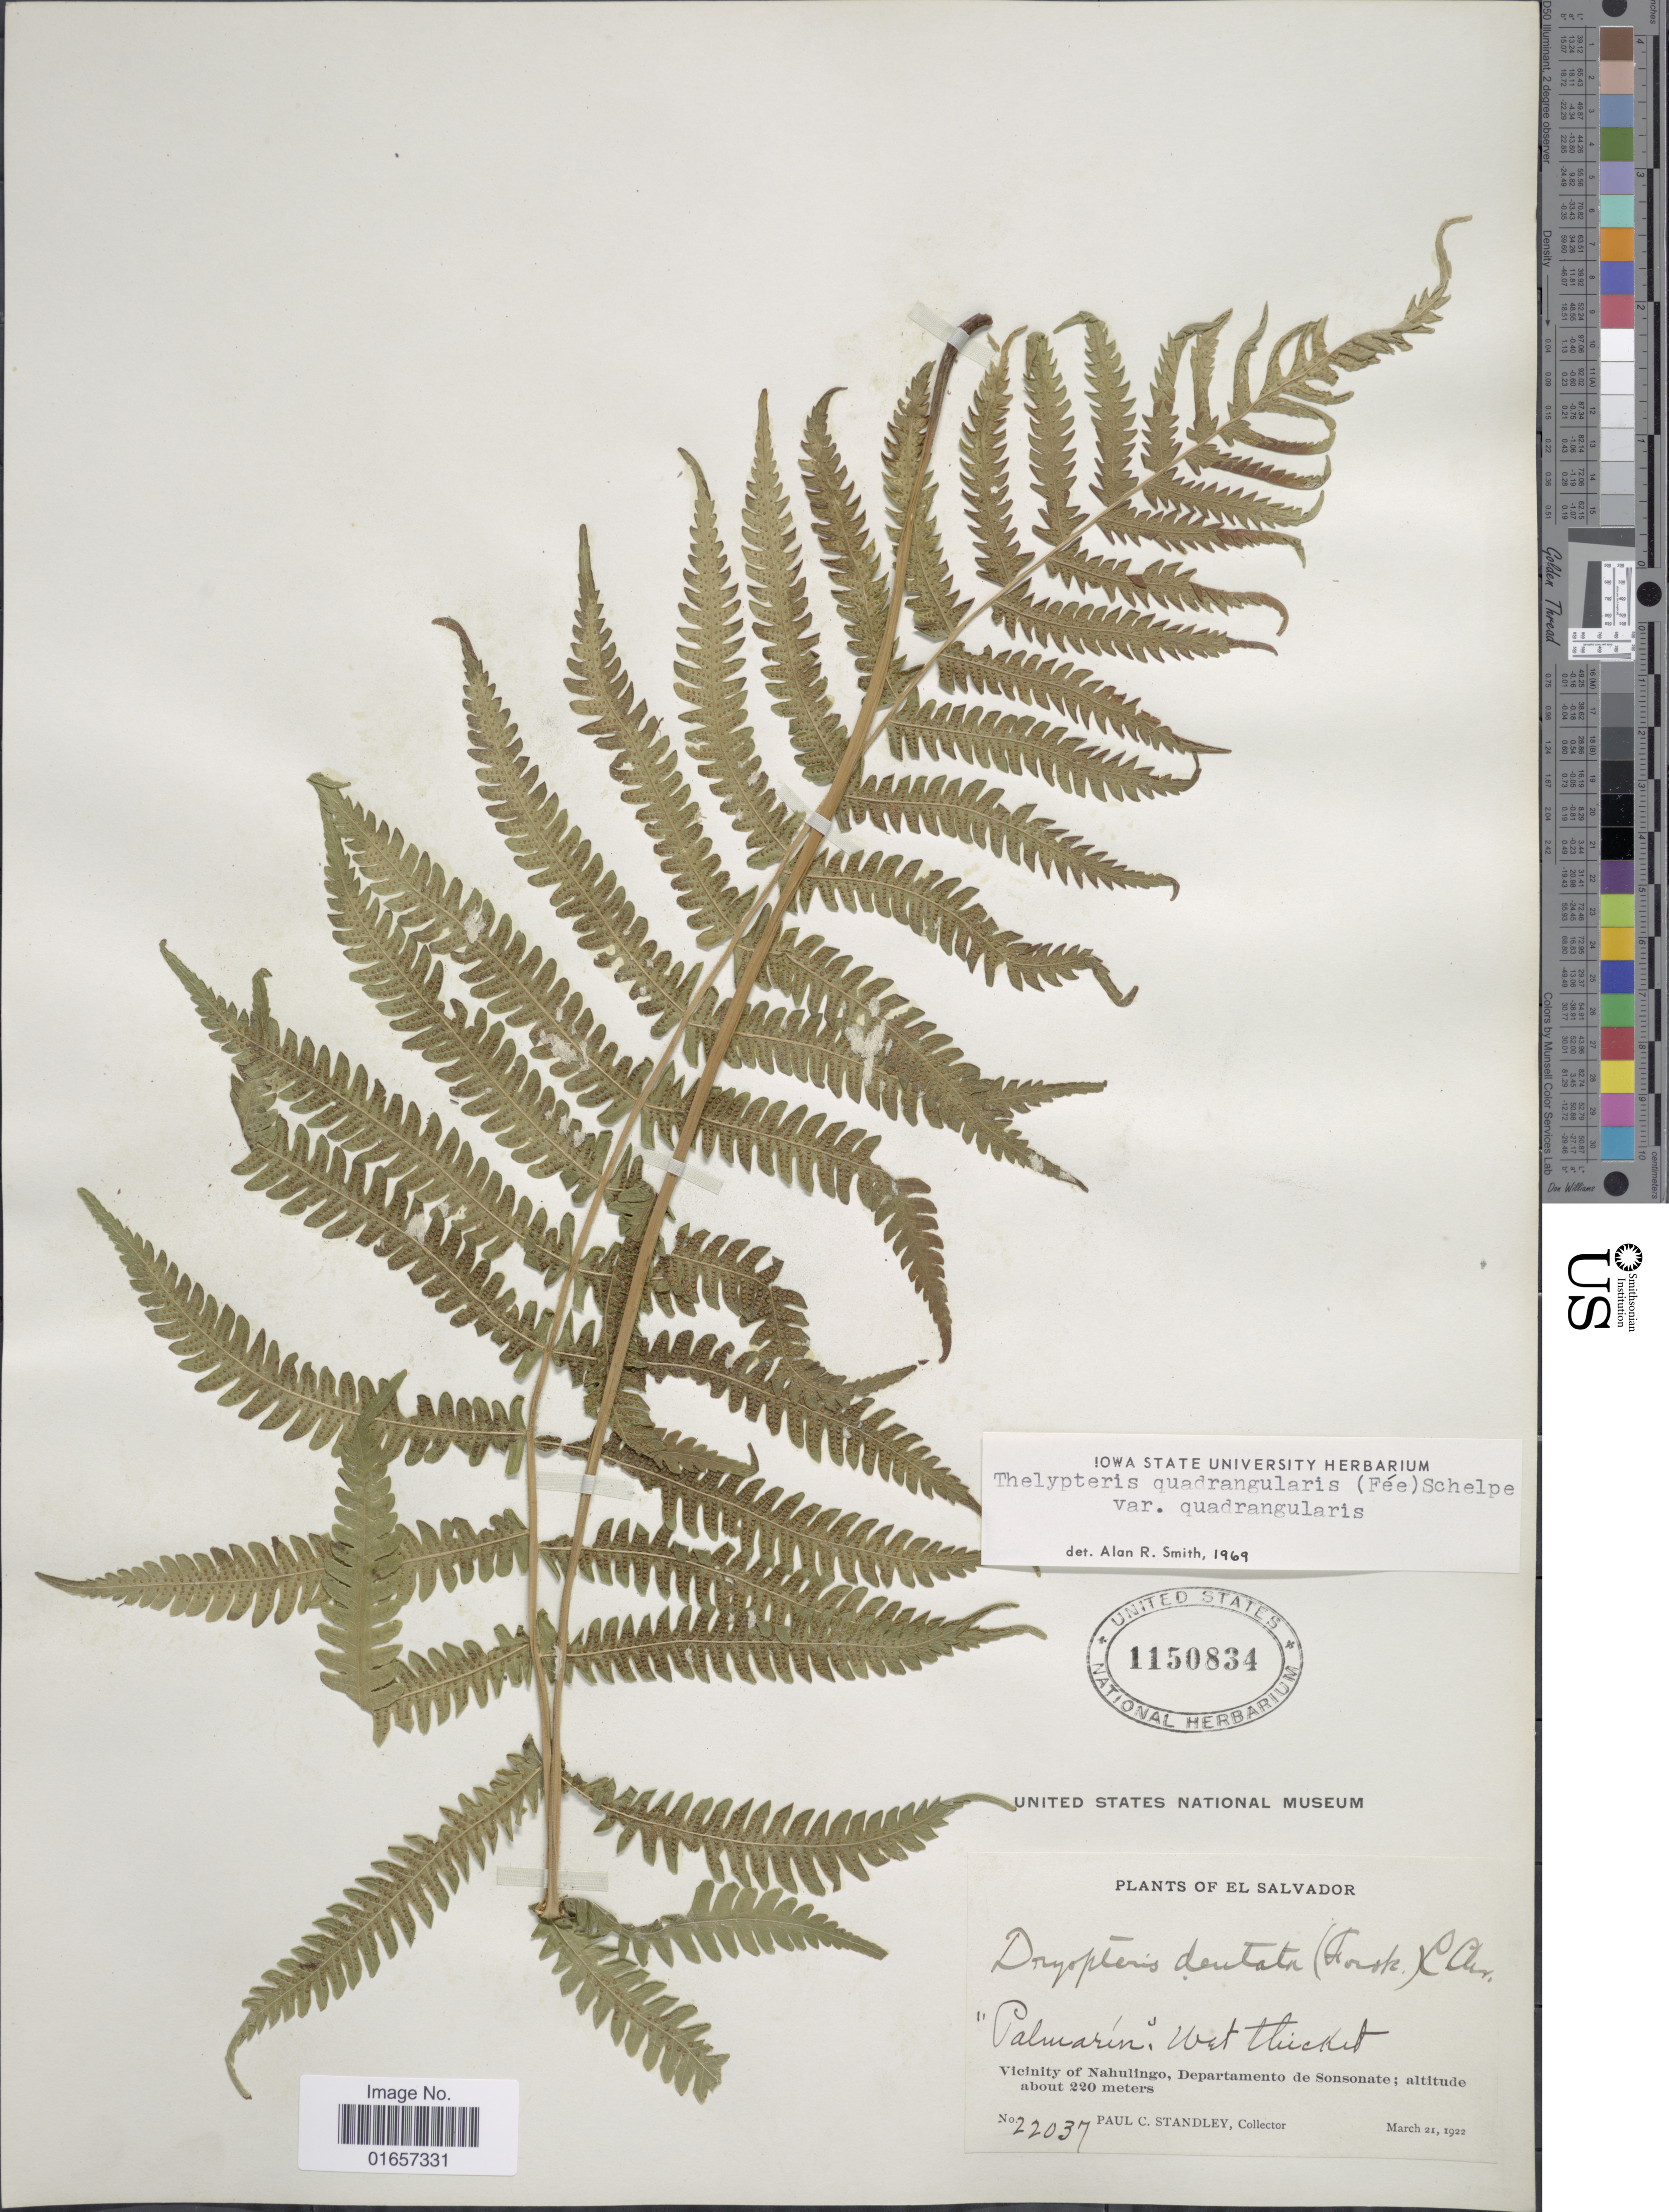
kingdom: Plantae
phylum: Tracheophyta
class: Polypodiopsida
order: Polypodiales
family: Thelypteridaceae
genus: Christella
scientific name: Christella hispidula var. hispidula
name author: (Decne.) Holttum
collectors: P. C. Standley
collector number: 22037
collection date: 1922-03-21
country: El Salvador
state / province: Sonsonate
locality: Palmarín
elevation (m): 220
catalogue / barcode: US 1150834